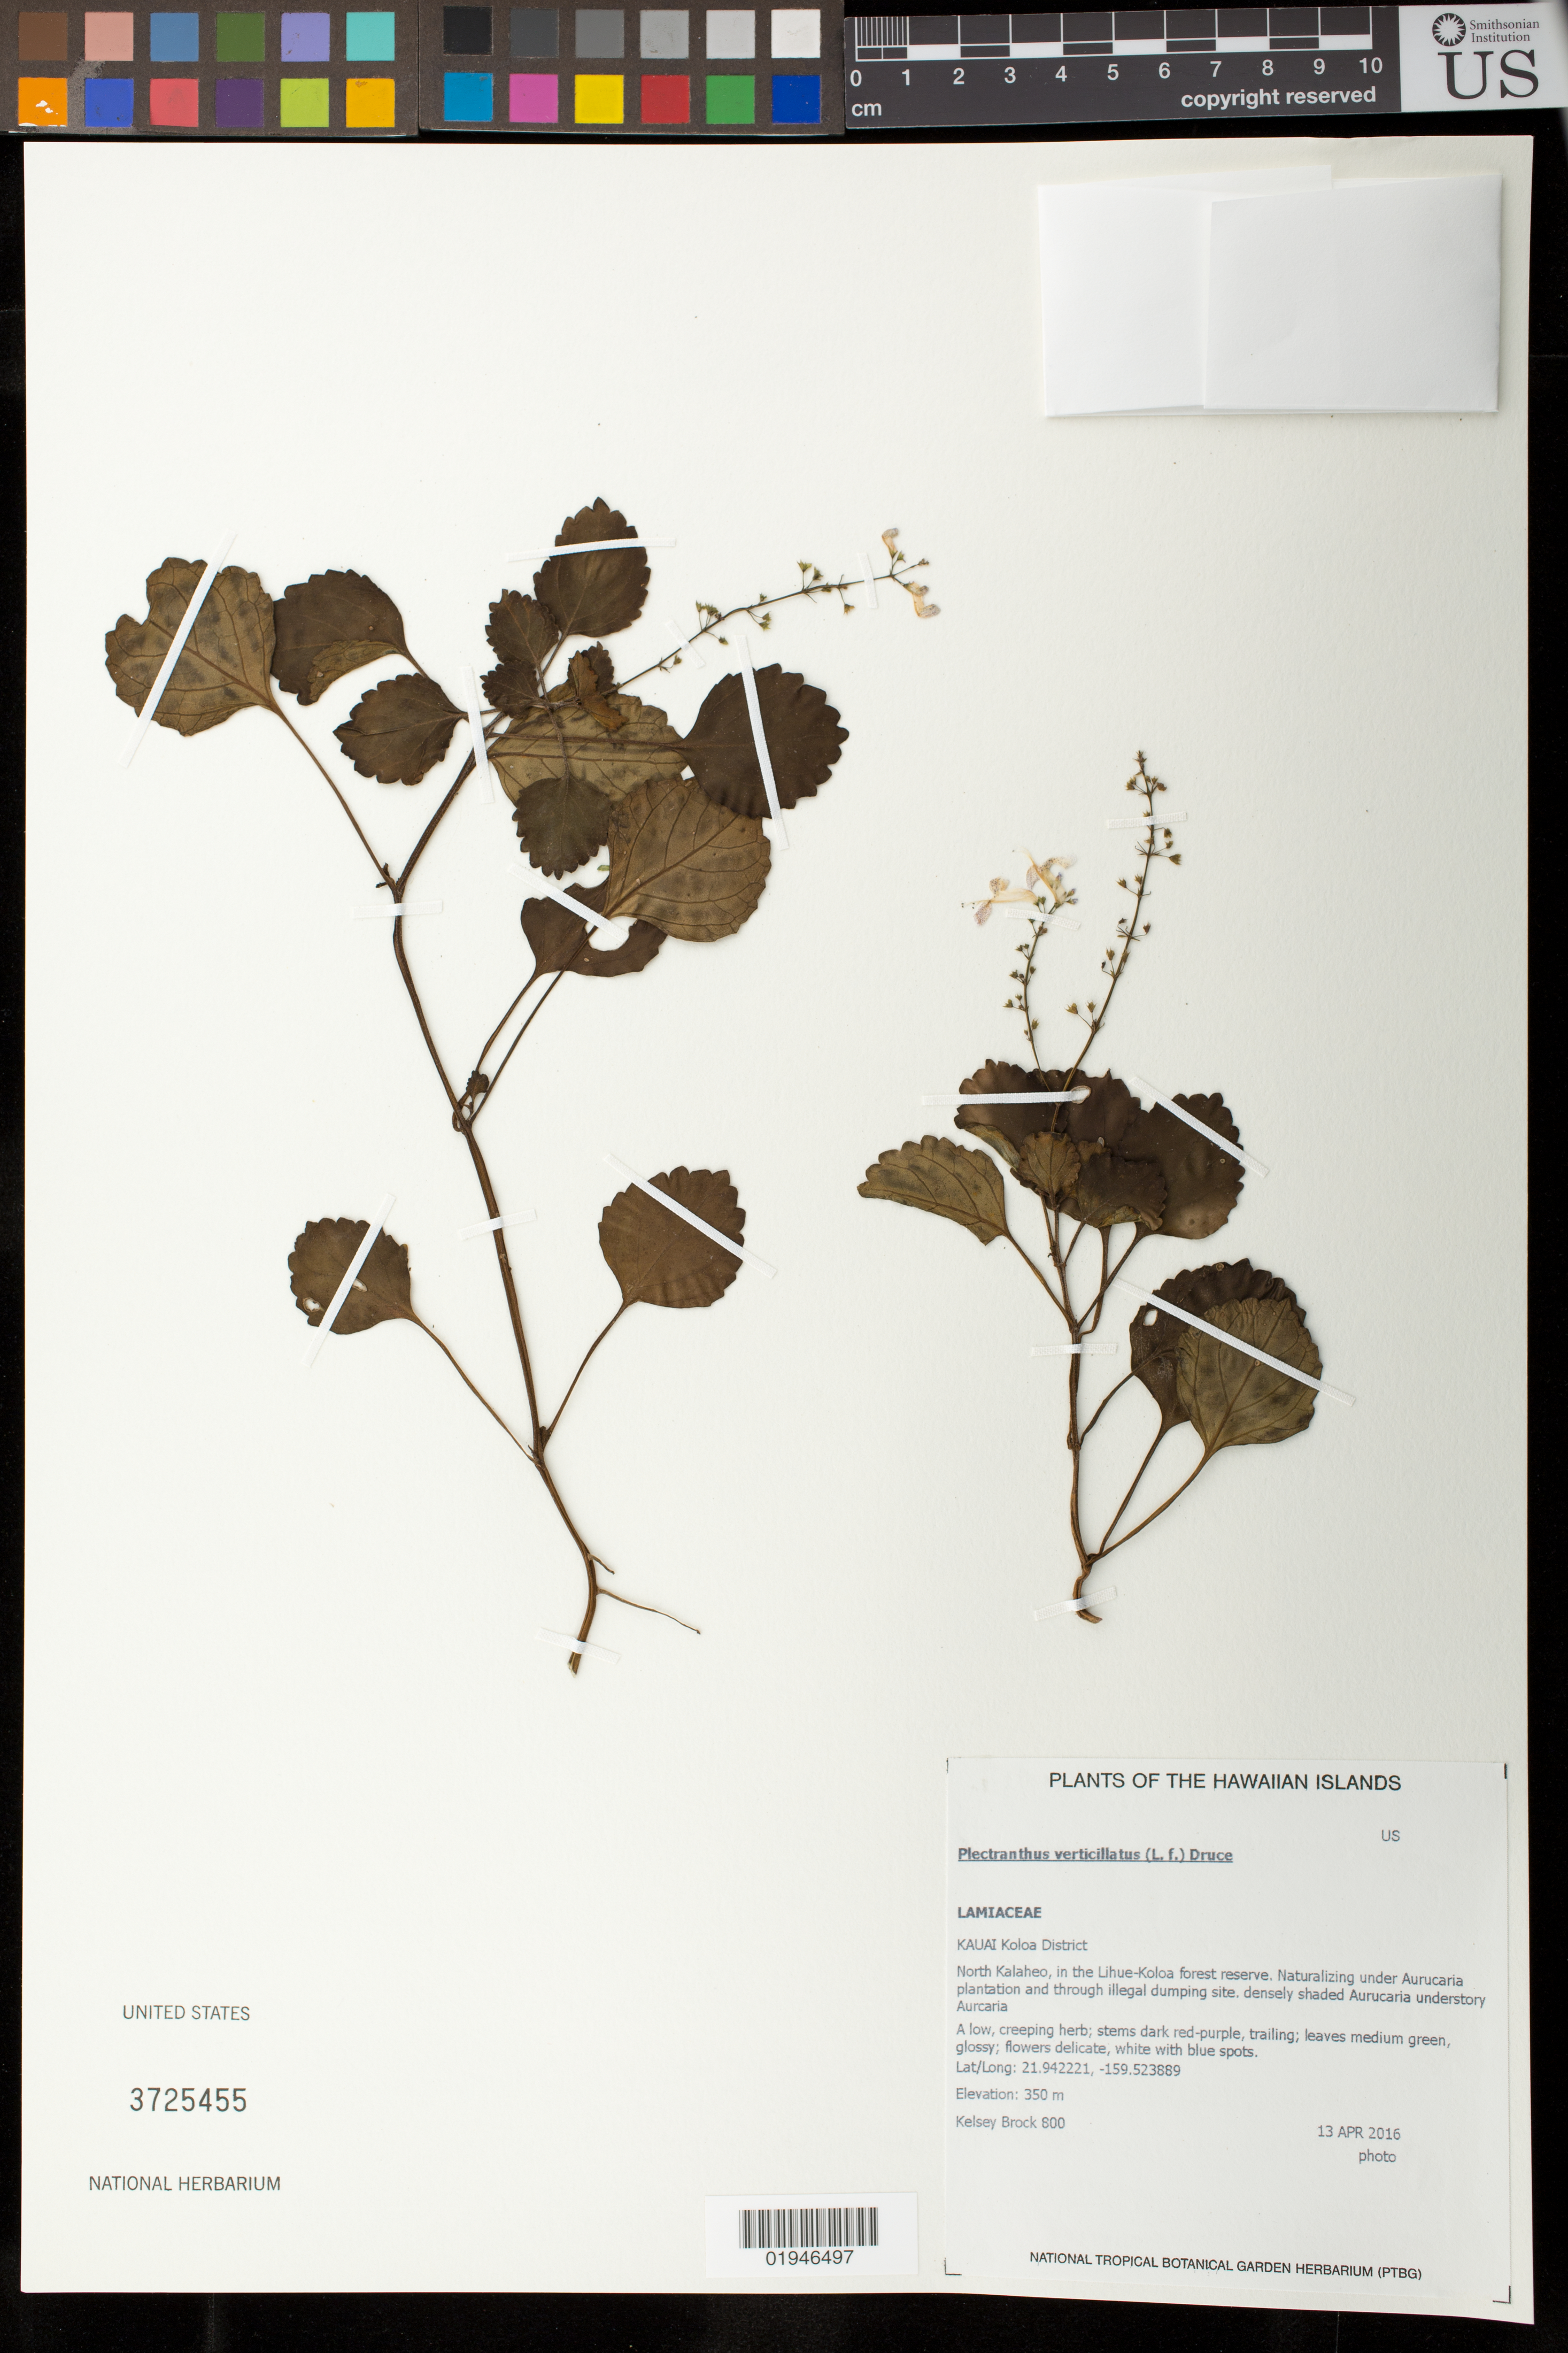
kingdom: Plantae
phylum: Tracheophyta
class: Magnoliopsida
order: Lamiales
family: Lamiaceae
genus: Plectranthus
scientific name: Plectranthus verticillatus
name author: (L. f.) Druce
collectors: K. Brock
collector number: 800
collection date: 2016-04-13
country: United States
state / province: Hawaii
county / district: Kauai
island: Kaua'i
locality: Koloa District, North Kalaheo, in the Lihue-Koloa forest reserve.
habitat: Plantation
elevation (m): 350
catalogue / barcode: US 3725455